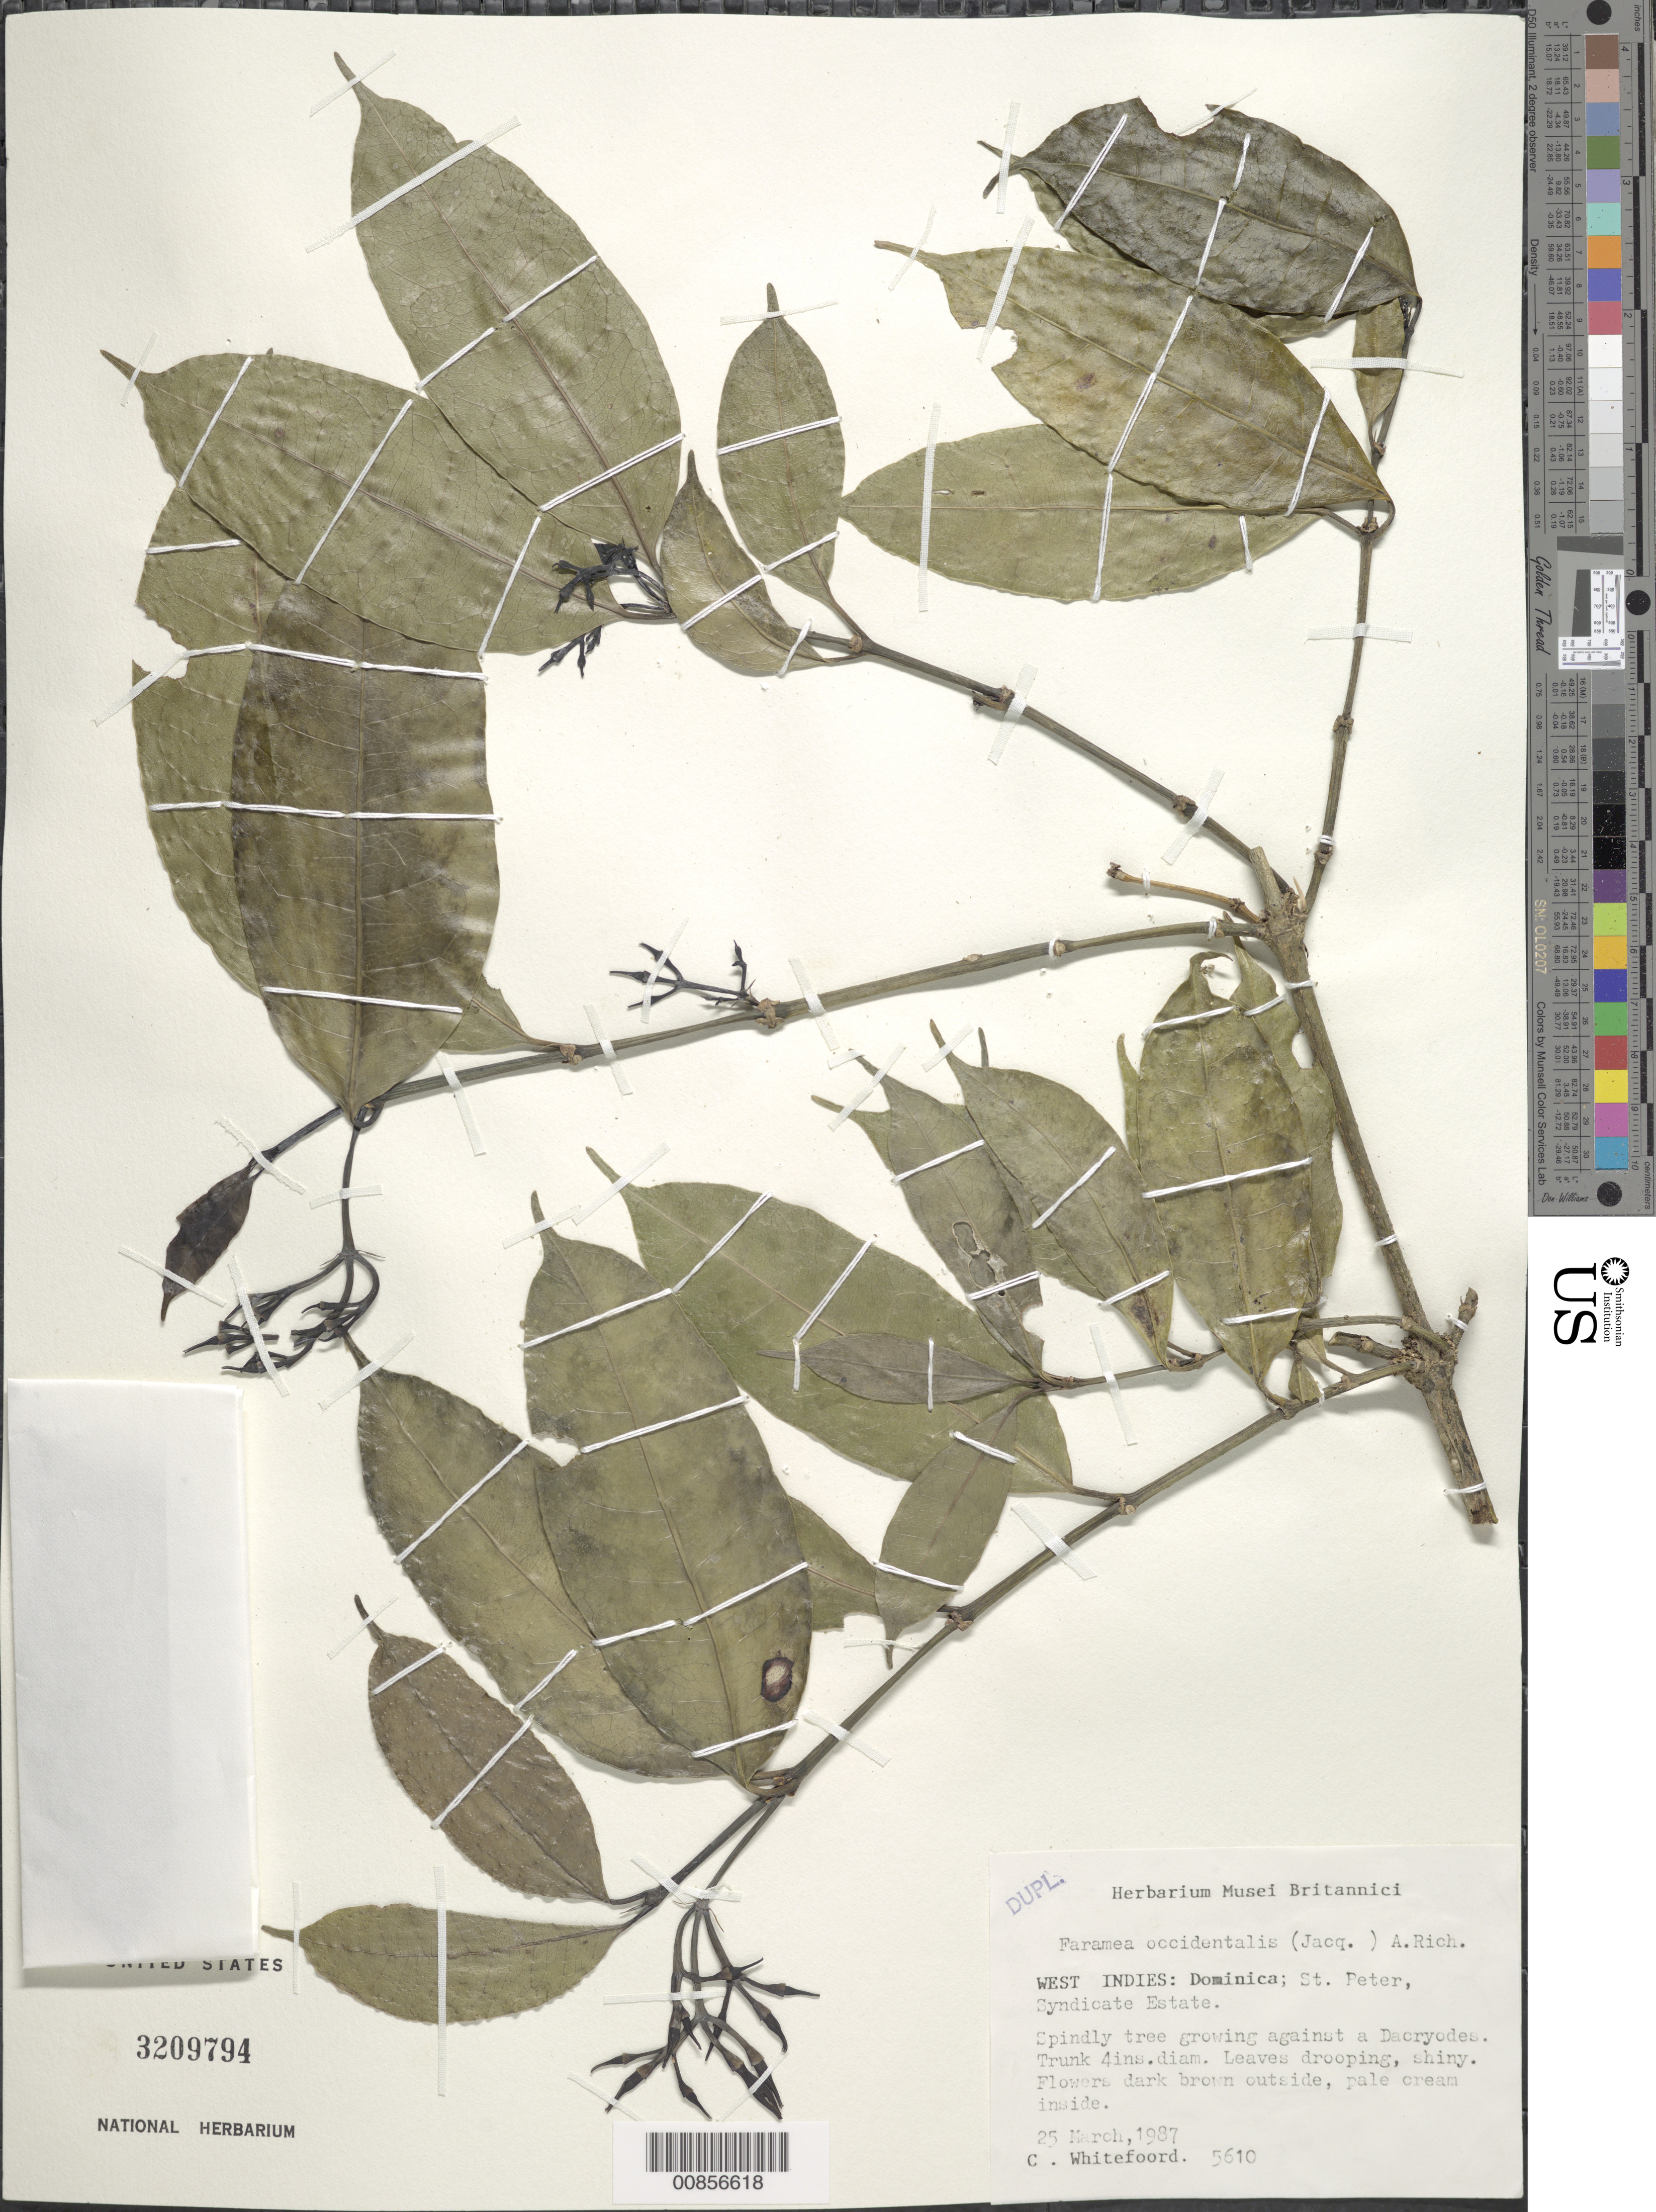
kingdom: Plantae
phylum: Tracheophyta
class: Magnoliopsida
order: Gentianales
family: Rubiaceae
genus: Faramea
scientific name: Faramea occidentalis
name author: (L.) A. Rich.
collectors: C. Whitefoord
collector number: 5610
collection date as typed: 25 Mar 1987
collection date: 1987-03-25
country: Dominica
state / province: St. Peter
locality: Syndicate Estate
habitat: On estate, growing against a Dacryodes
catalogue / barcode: US 3209794